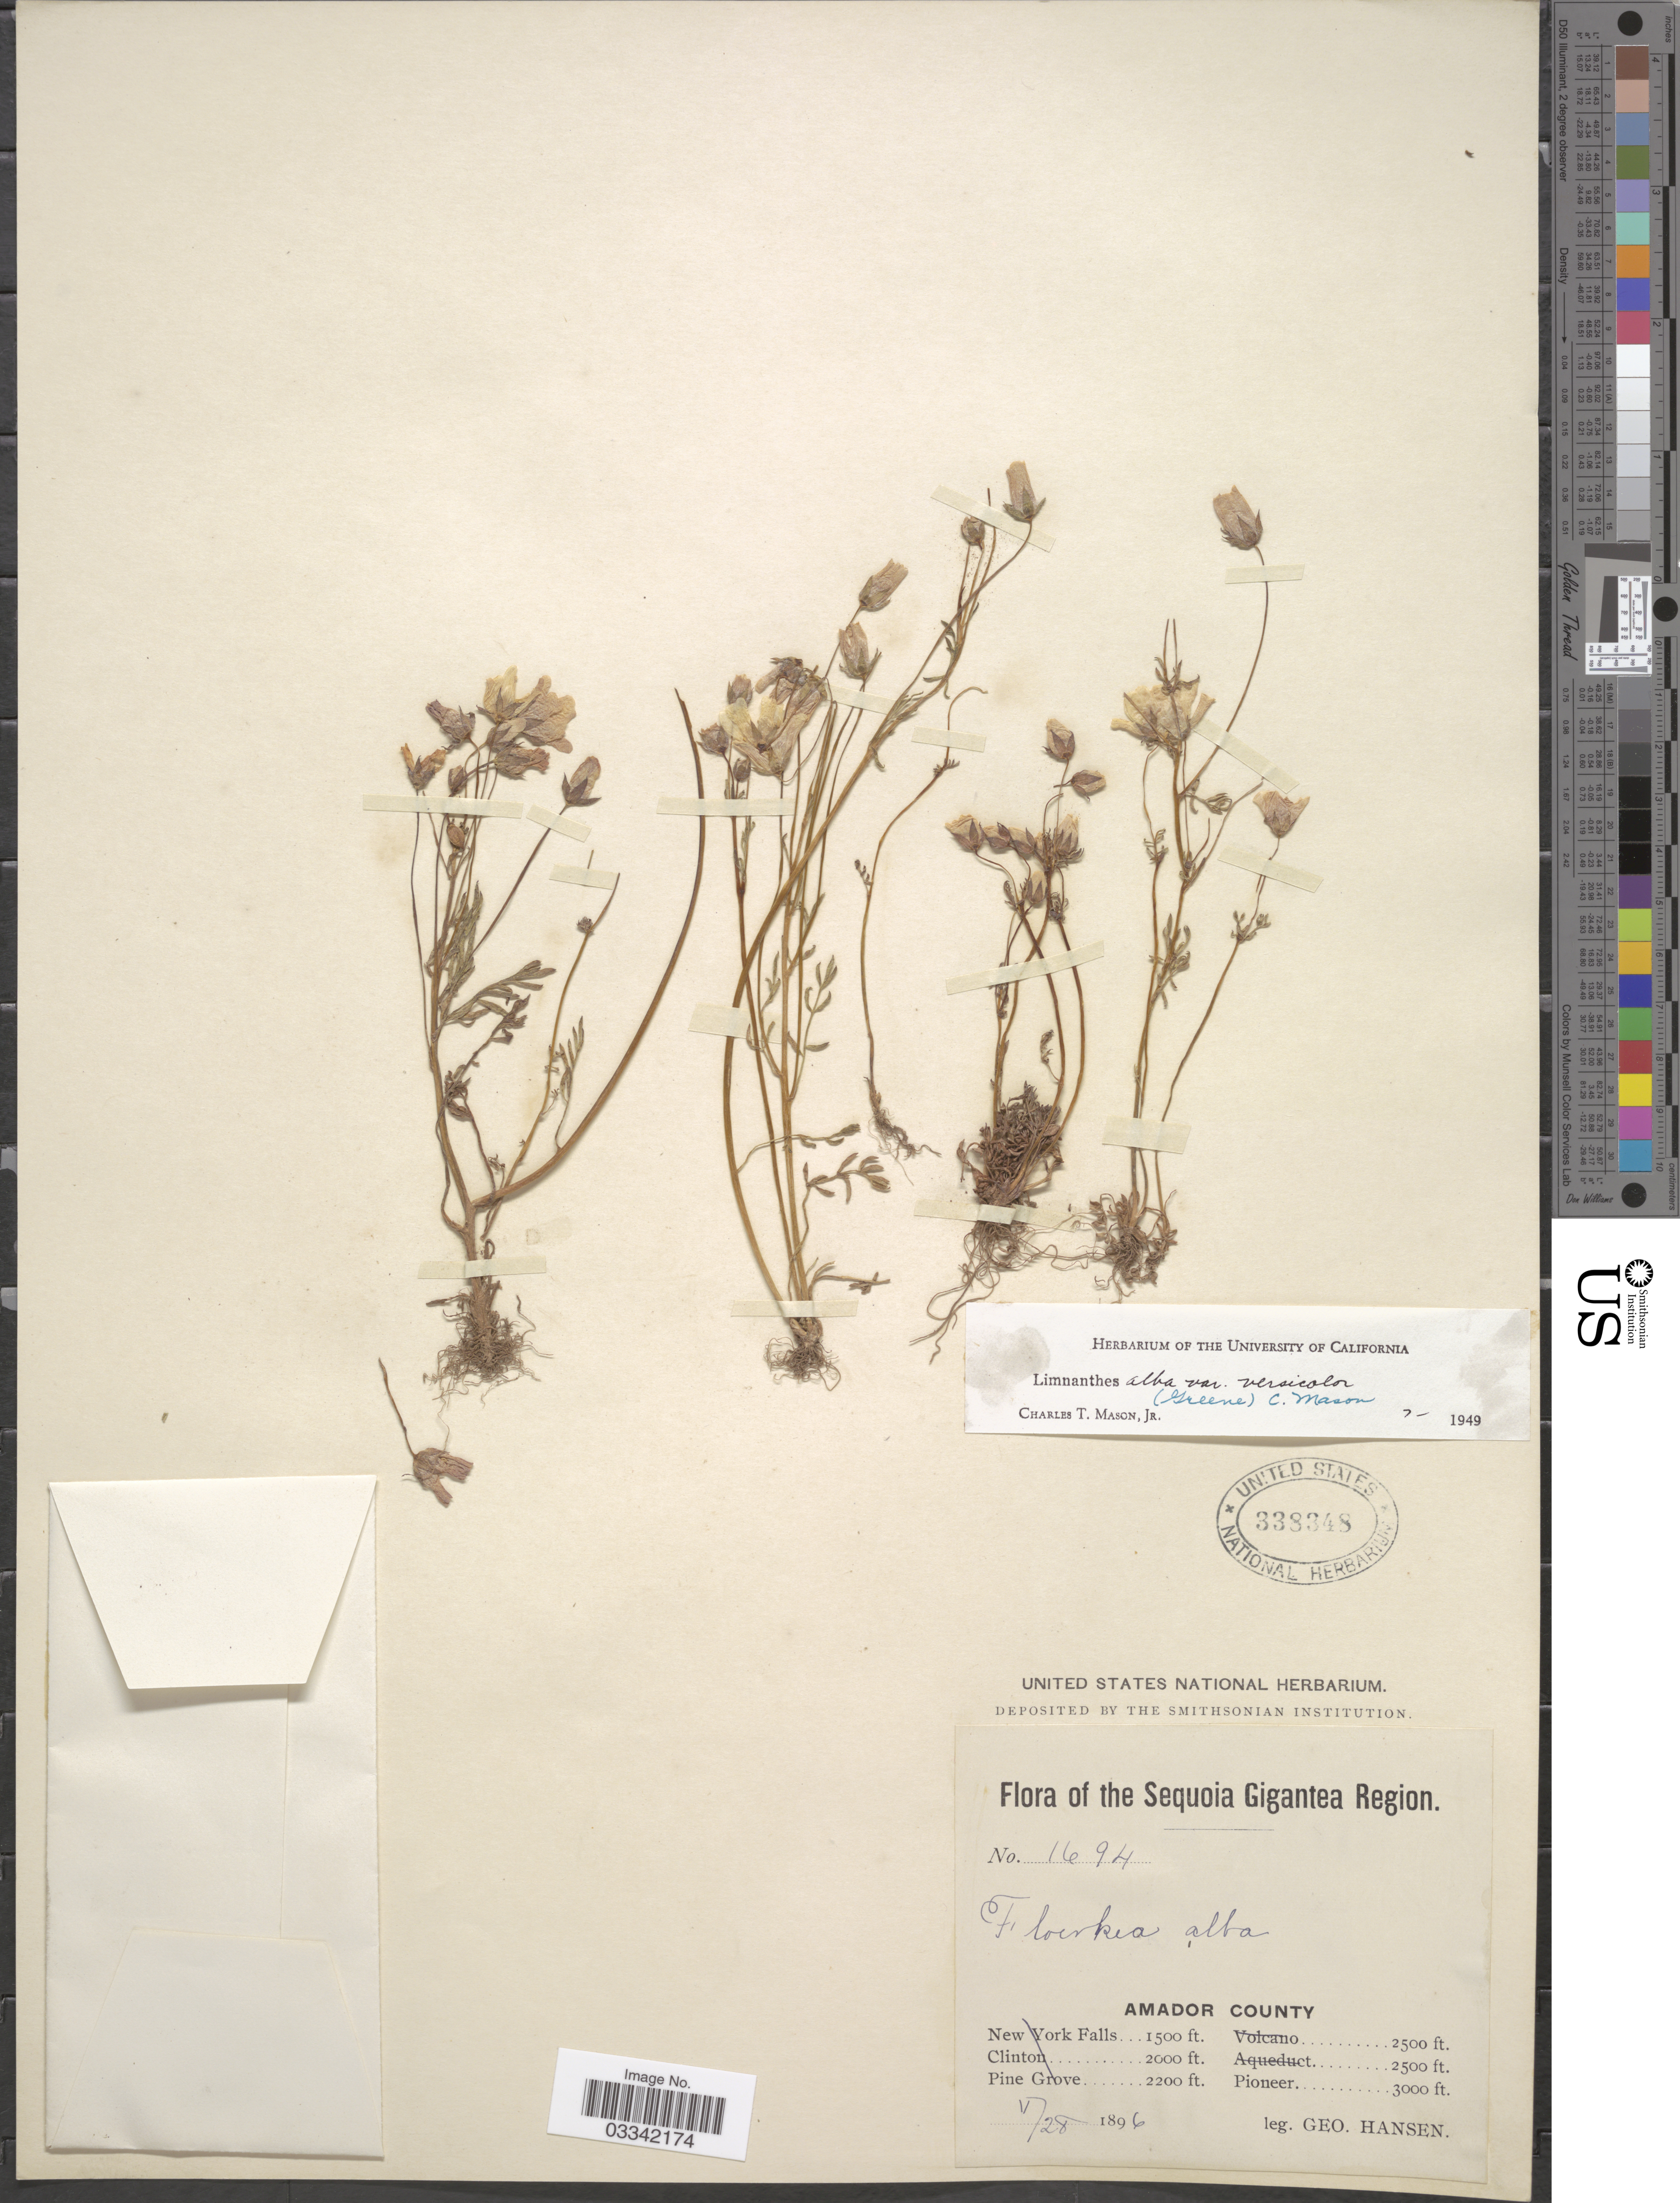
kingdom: Plantae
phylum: Tracheophyta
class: Magnoliopsida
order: Brassicales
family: Limnanthaceae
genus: Limnanthes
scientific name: Limnanthes alba var. versicolor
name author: (Greene) C.T. Mason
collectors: G. Hansen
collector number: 1694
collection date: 1896-05-28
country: United States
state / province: California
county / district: Amador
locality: Sequoia Gigantea Region, Amador County, Pioneer.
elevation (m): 914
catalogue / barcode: US 338348